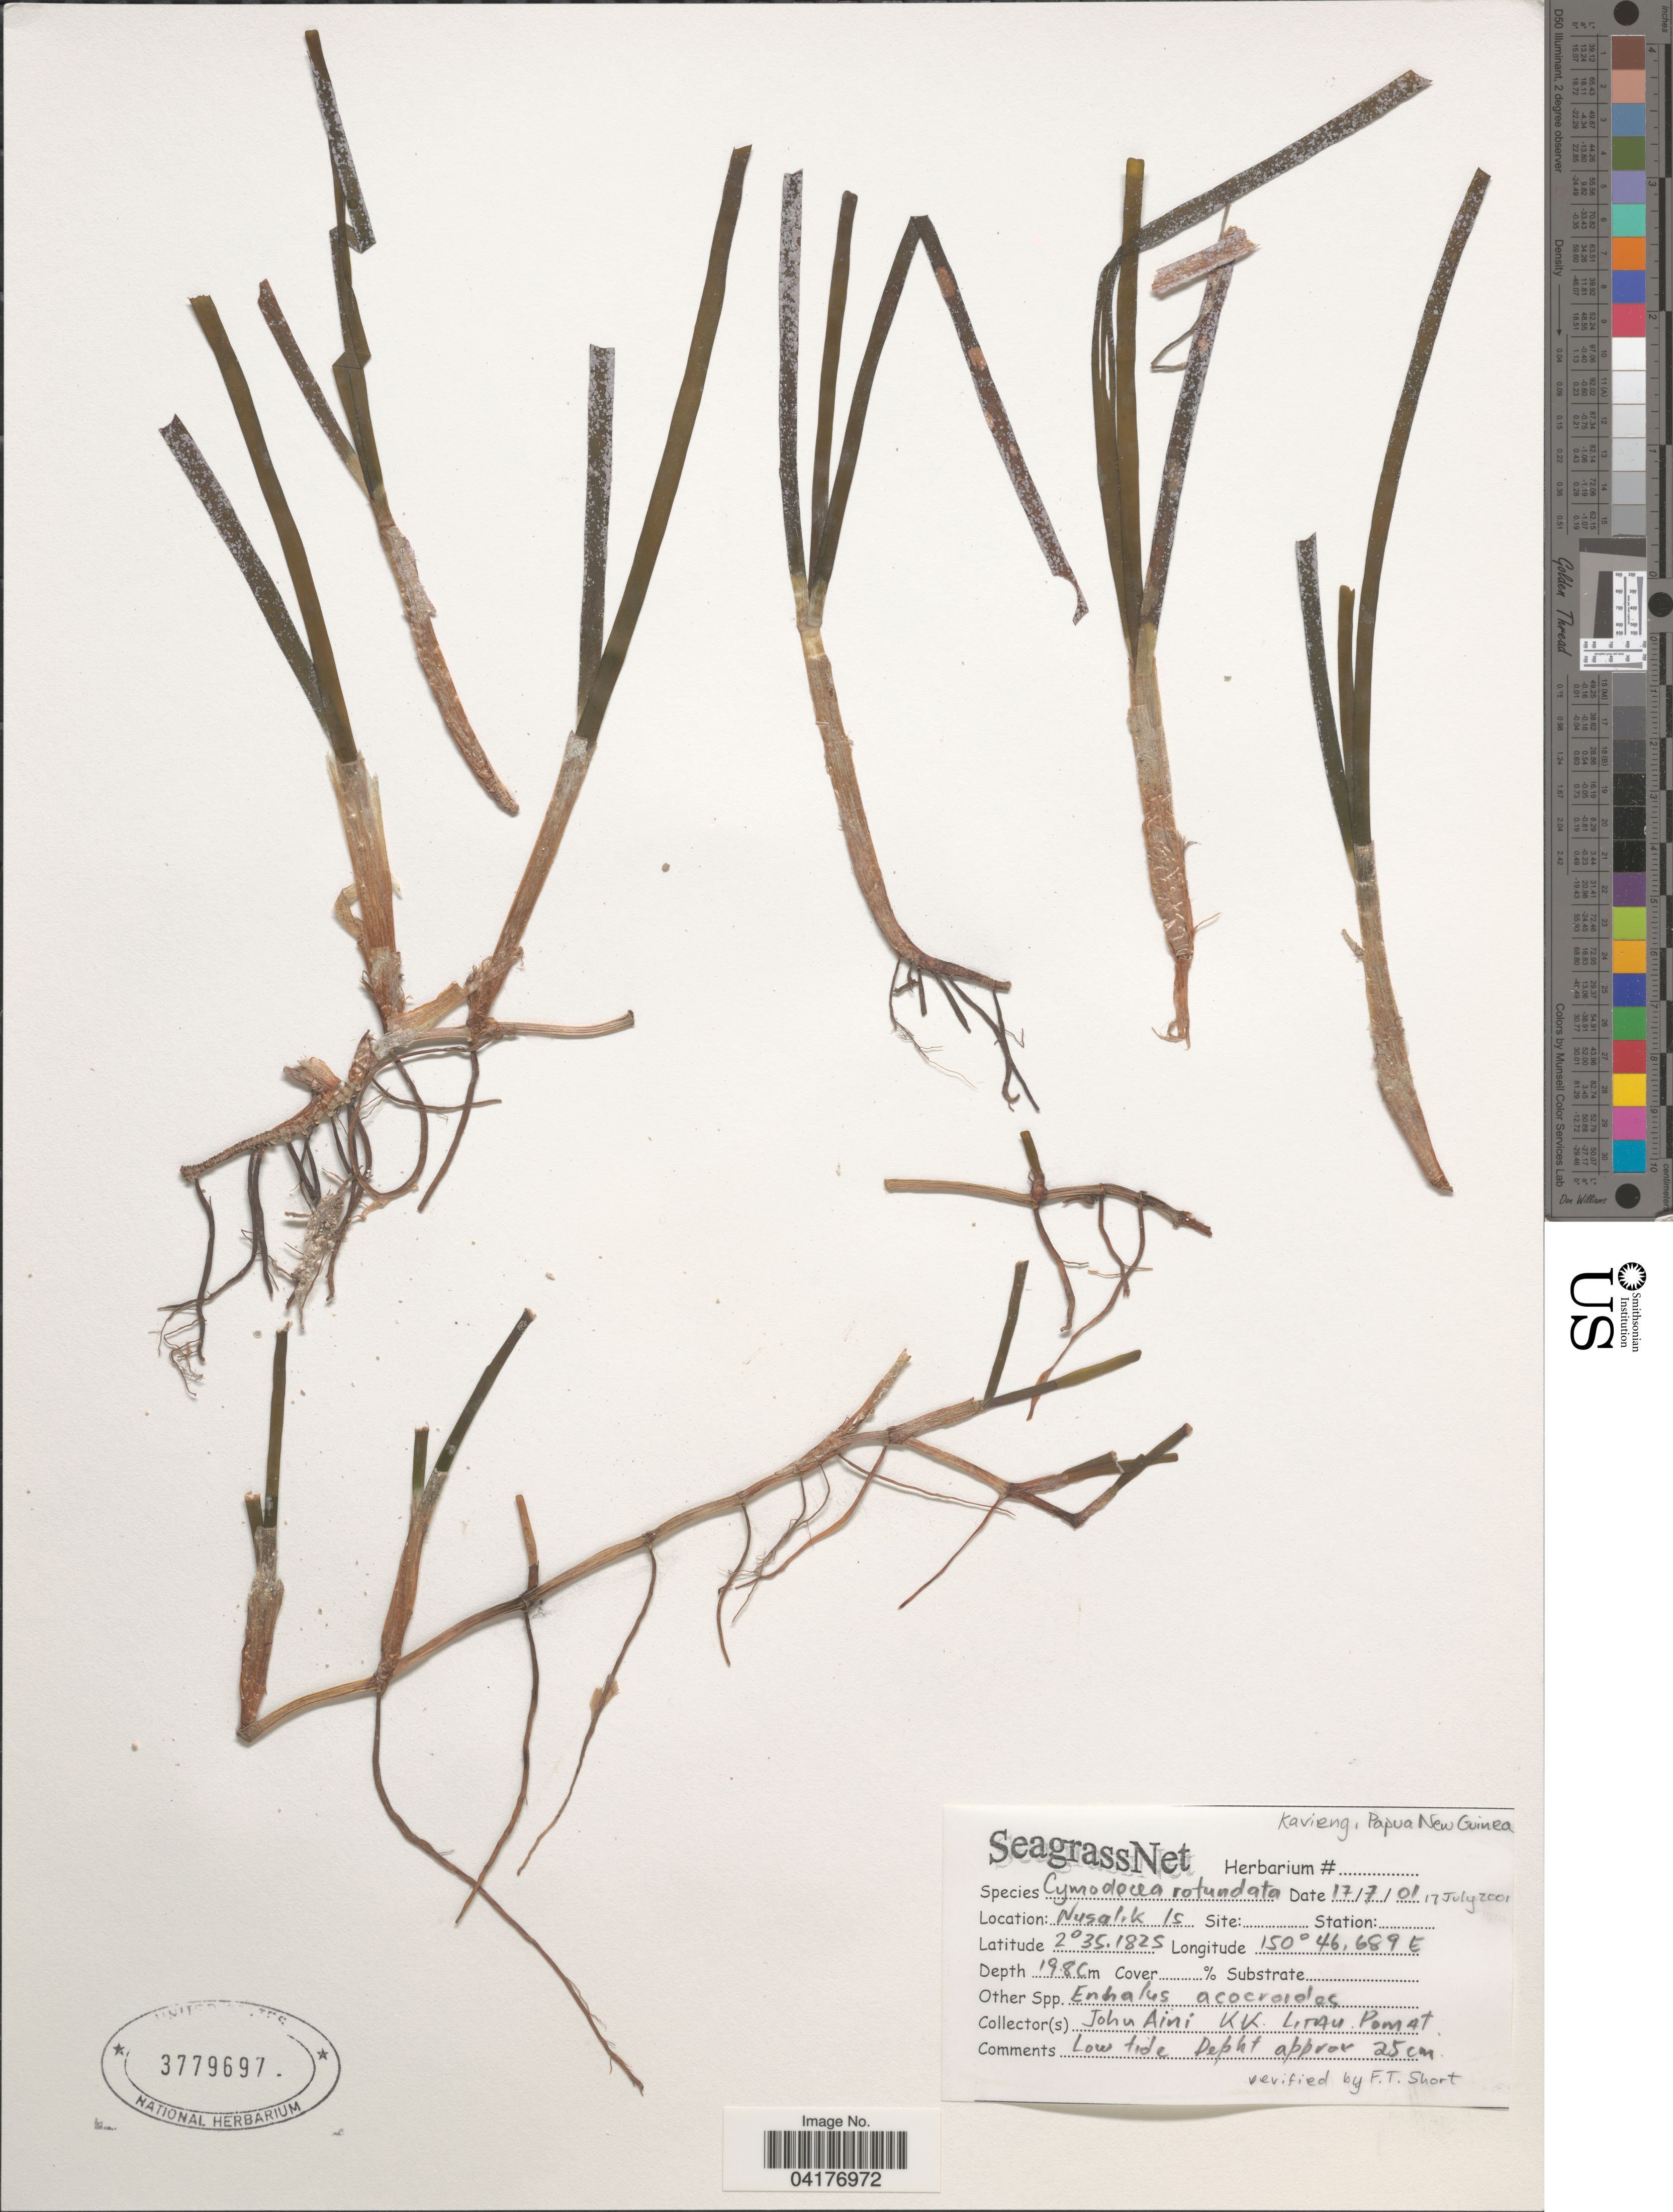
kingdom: Plantae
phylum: Tracheophyta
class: Liliopsida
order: Alismatales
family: Cymodoceaceae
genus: Cymodocea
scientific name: Cymodocea rotundata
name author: Asch. & Schweinf.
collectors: J. Aini, K. K., Litau & Pomat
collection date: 2001-07-17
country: Papua New Guinea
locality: Kavieng. Nusalik Is.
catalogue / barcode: US 3779697